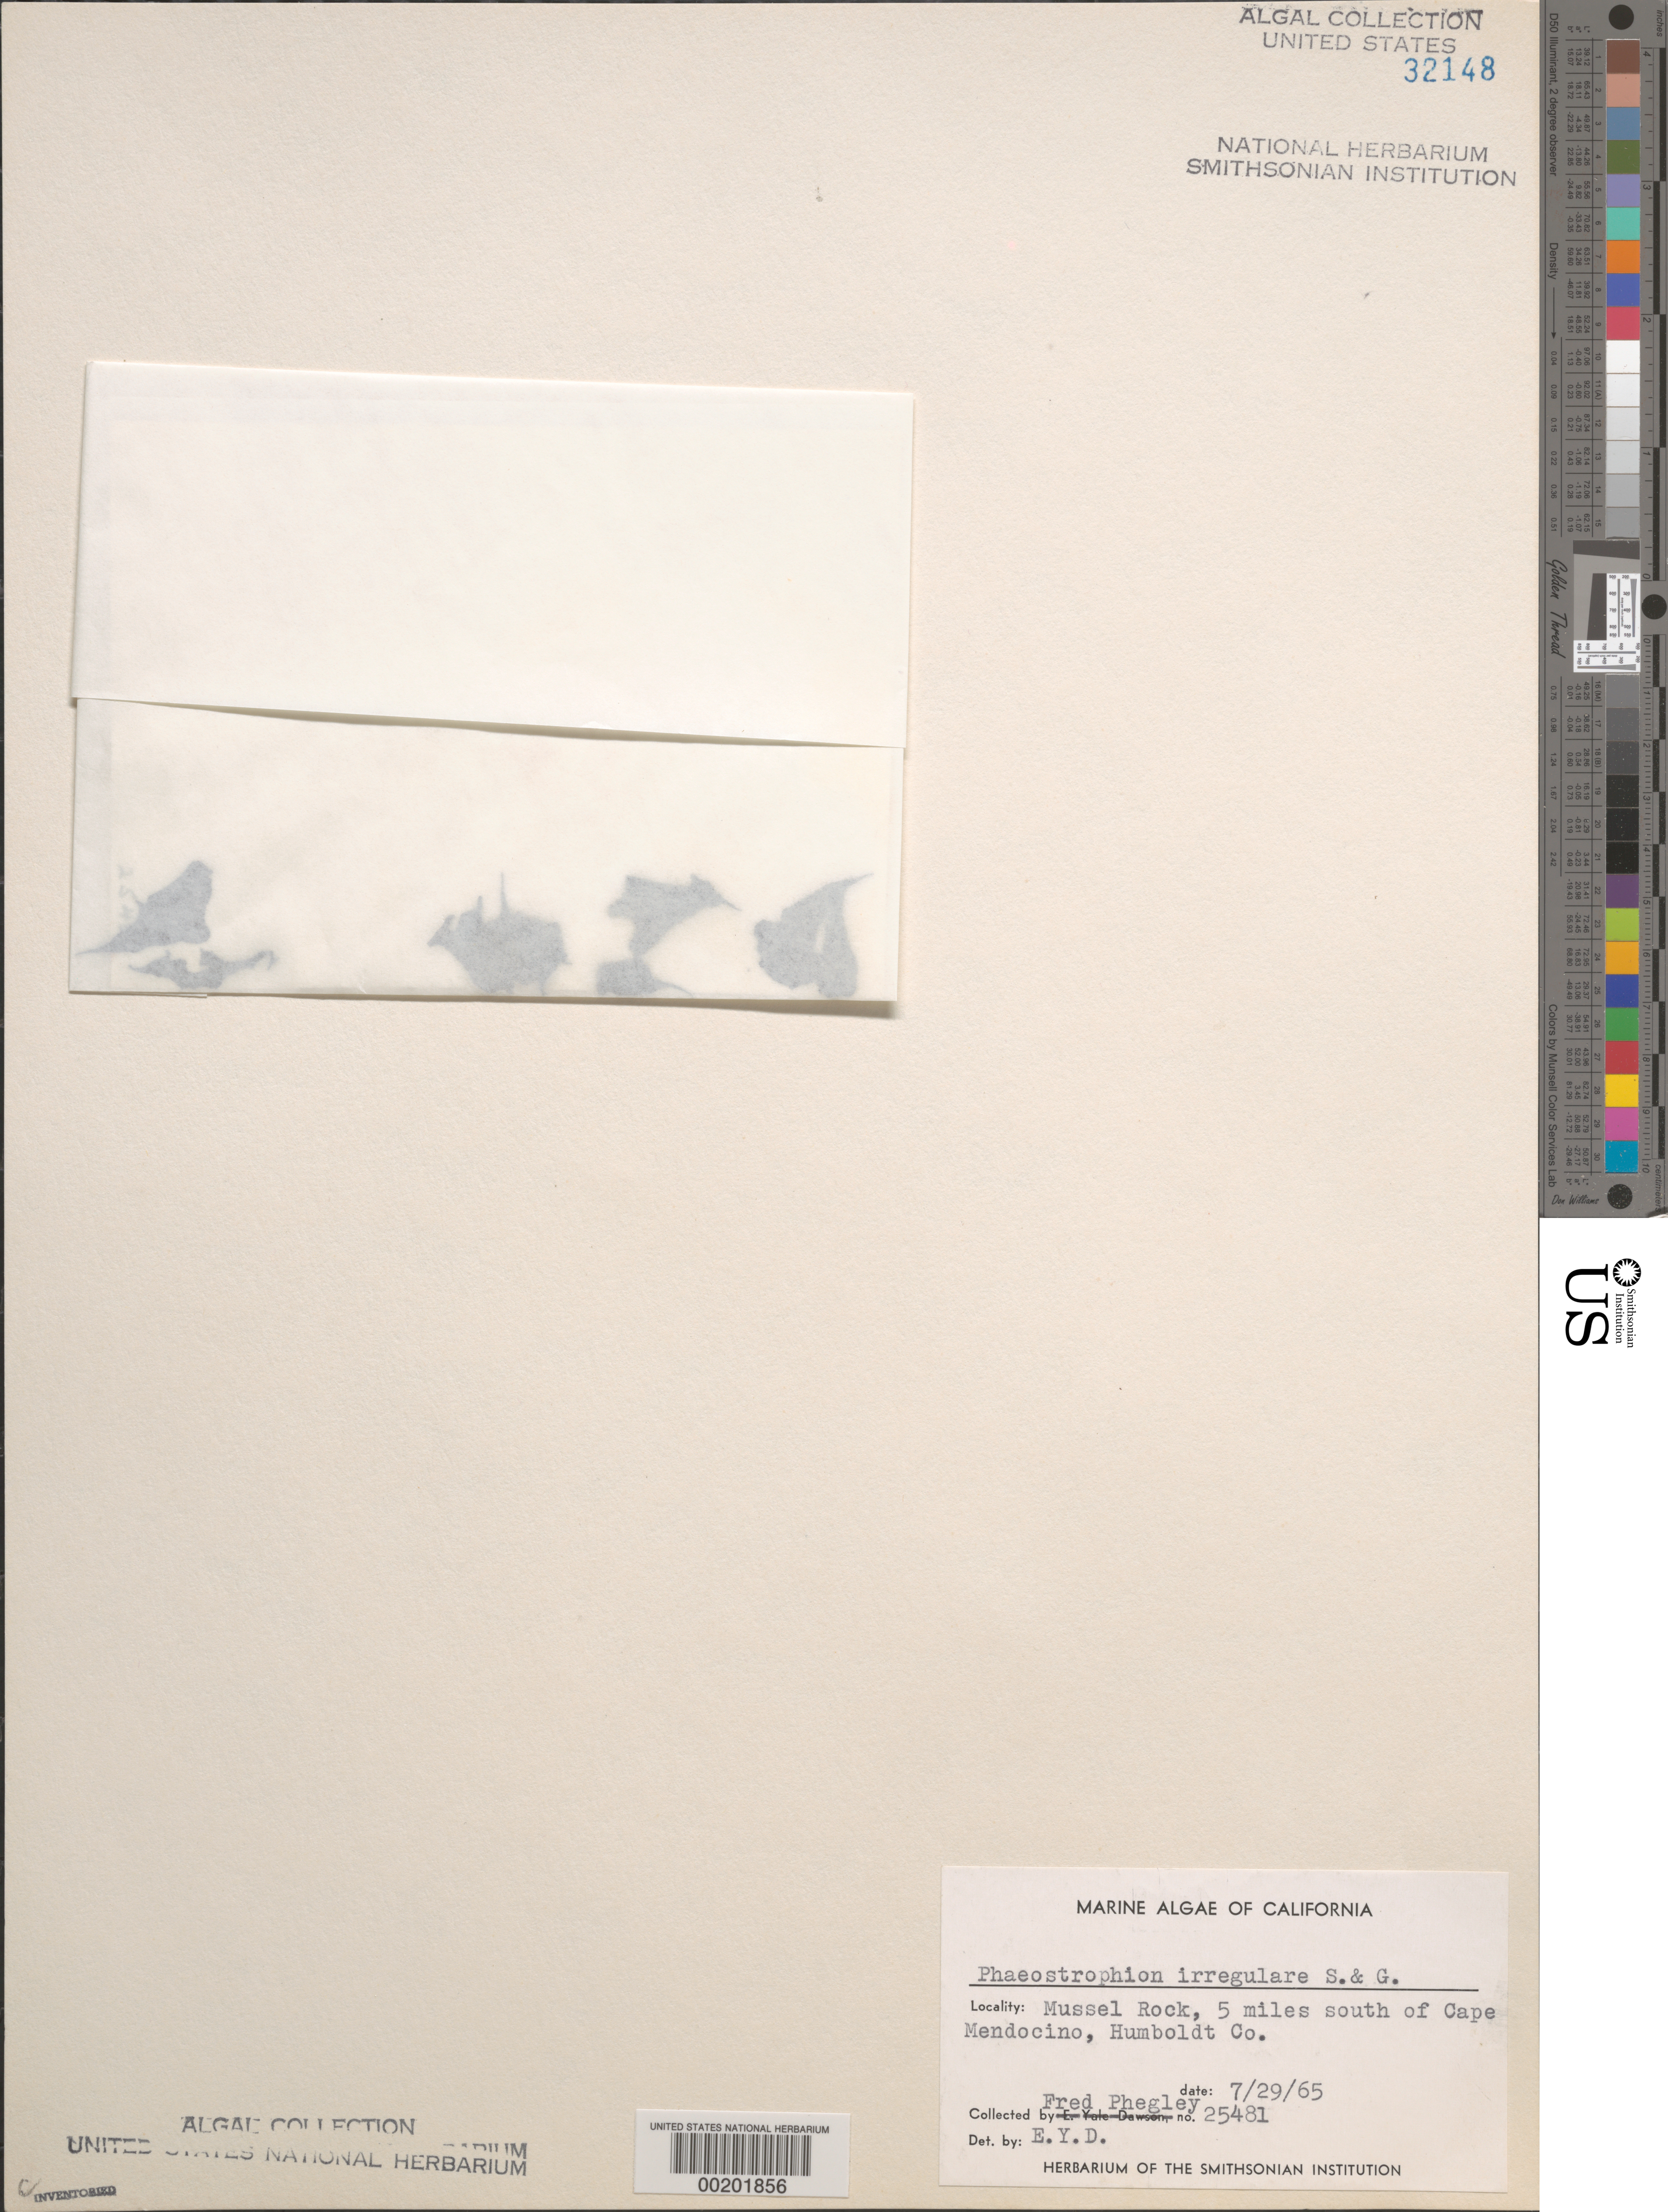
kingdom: Chromista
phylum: Ochrophyta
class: Phaeophyceae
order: Laminariales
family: Laminariaceae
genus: Phaeostrophion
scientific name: Phaeostrophion irregulare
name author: Setch. & N.L. Gardner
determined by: Dawson, E. Y.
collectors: F. Phegley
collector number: EYD 25481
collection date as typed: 29 Jul 1965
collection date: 1965-07-29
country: United States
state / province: California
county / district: Humboldt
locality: Mussel Rock, 5 miles south of Cape Mendocino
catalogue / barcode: US 32148